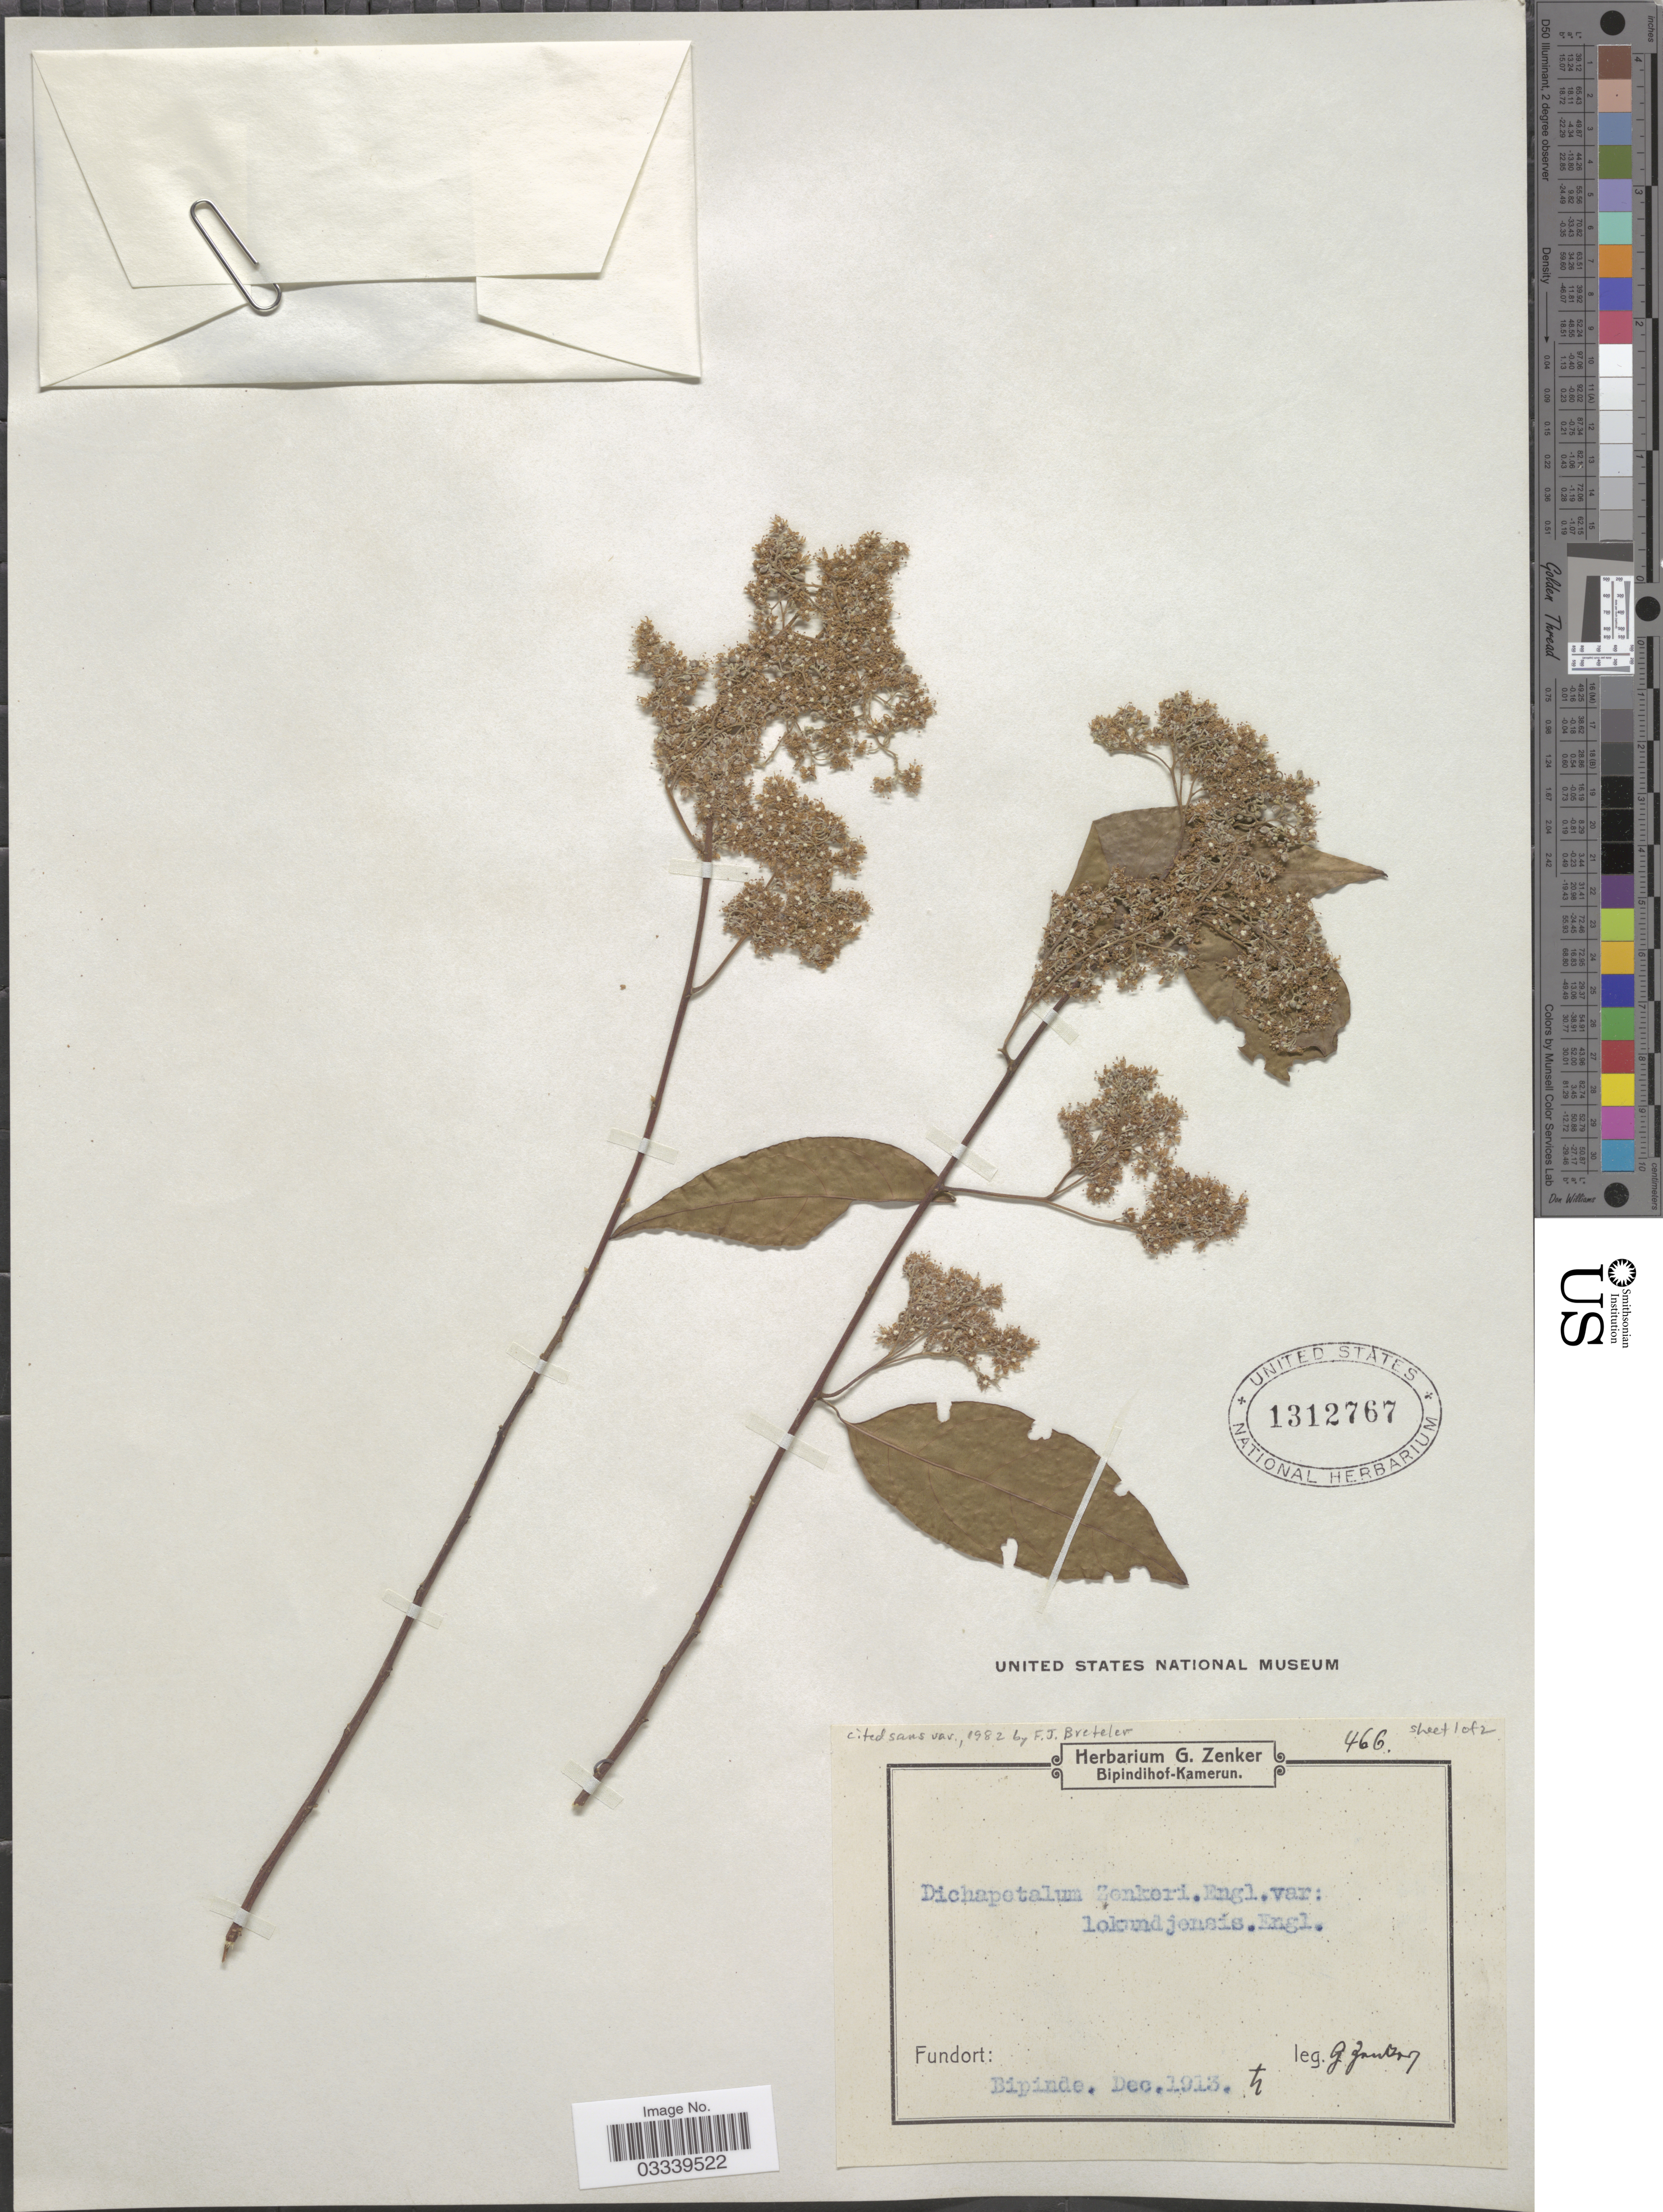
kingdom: Plantae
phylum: Tracheophyta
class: Magnoliopsida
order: Malpighiales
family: Dichapetalaceae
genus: Dichapetalum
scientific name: Dichapetalum zenkeri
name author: Engl.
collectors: G. A. Zenker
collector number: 466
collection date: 1913-12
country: Cameroon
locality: Bipinde.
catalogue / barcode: US 1312767